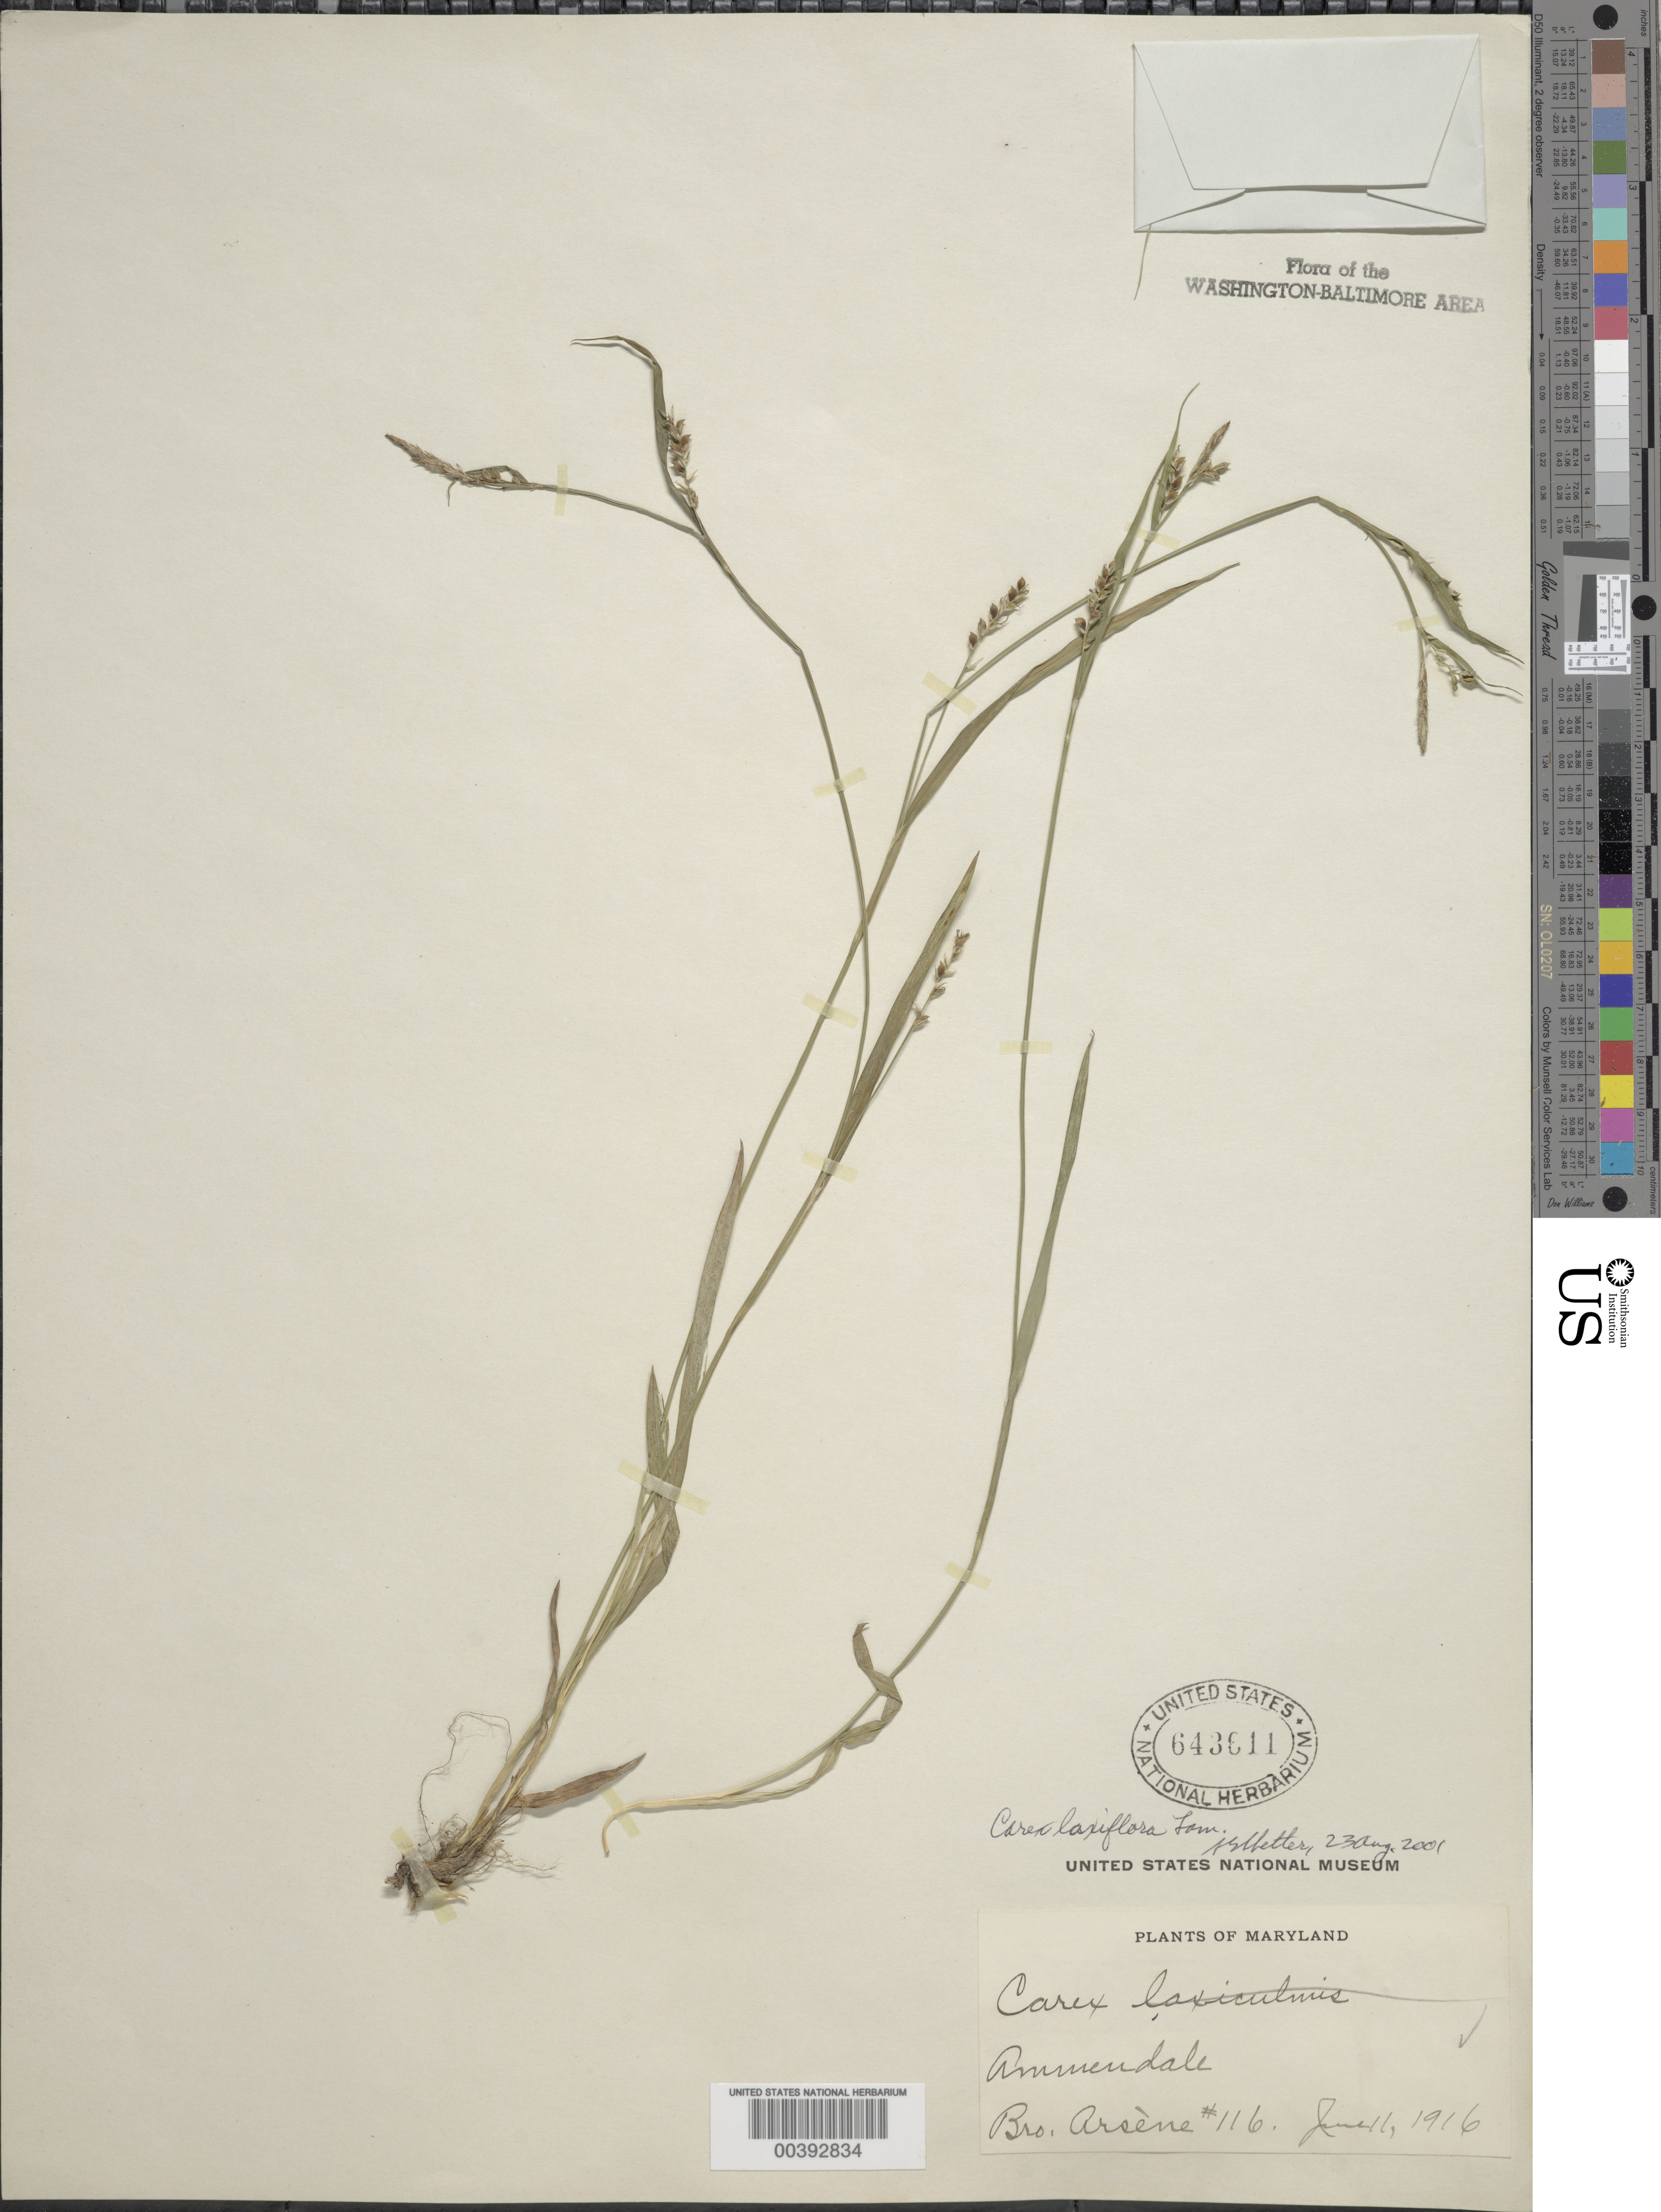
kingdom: Plantae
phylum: Tracheophyta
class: Liliopsida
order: Poales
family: Cyperaceae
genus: Carex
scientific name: Carex laxiflora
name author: Lam.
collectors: Bro. G. Arsène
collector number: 116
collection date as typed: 11 Jun 1916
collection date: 1916-06-11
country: United States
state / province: Maryland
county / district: Prince George's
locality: Ammendale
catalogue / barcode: US 643611